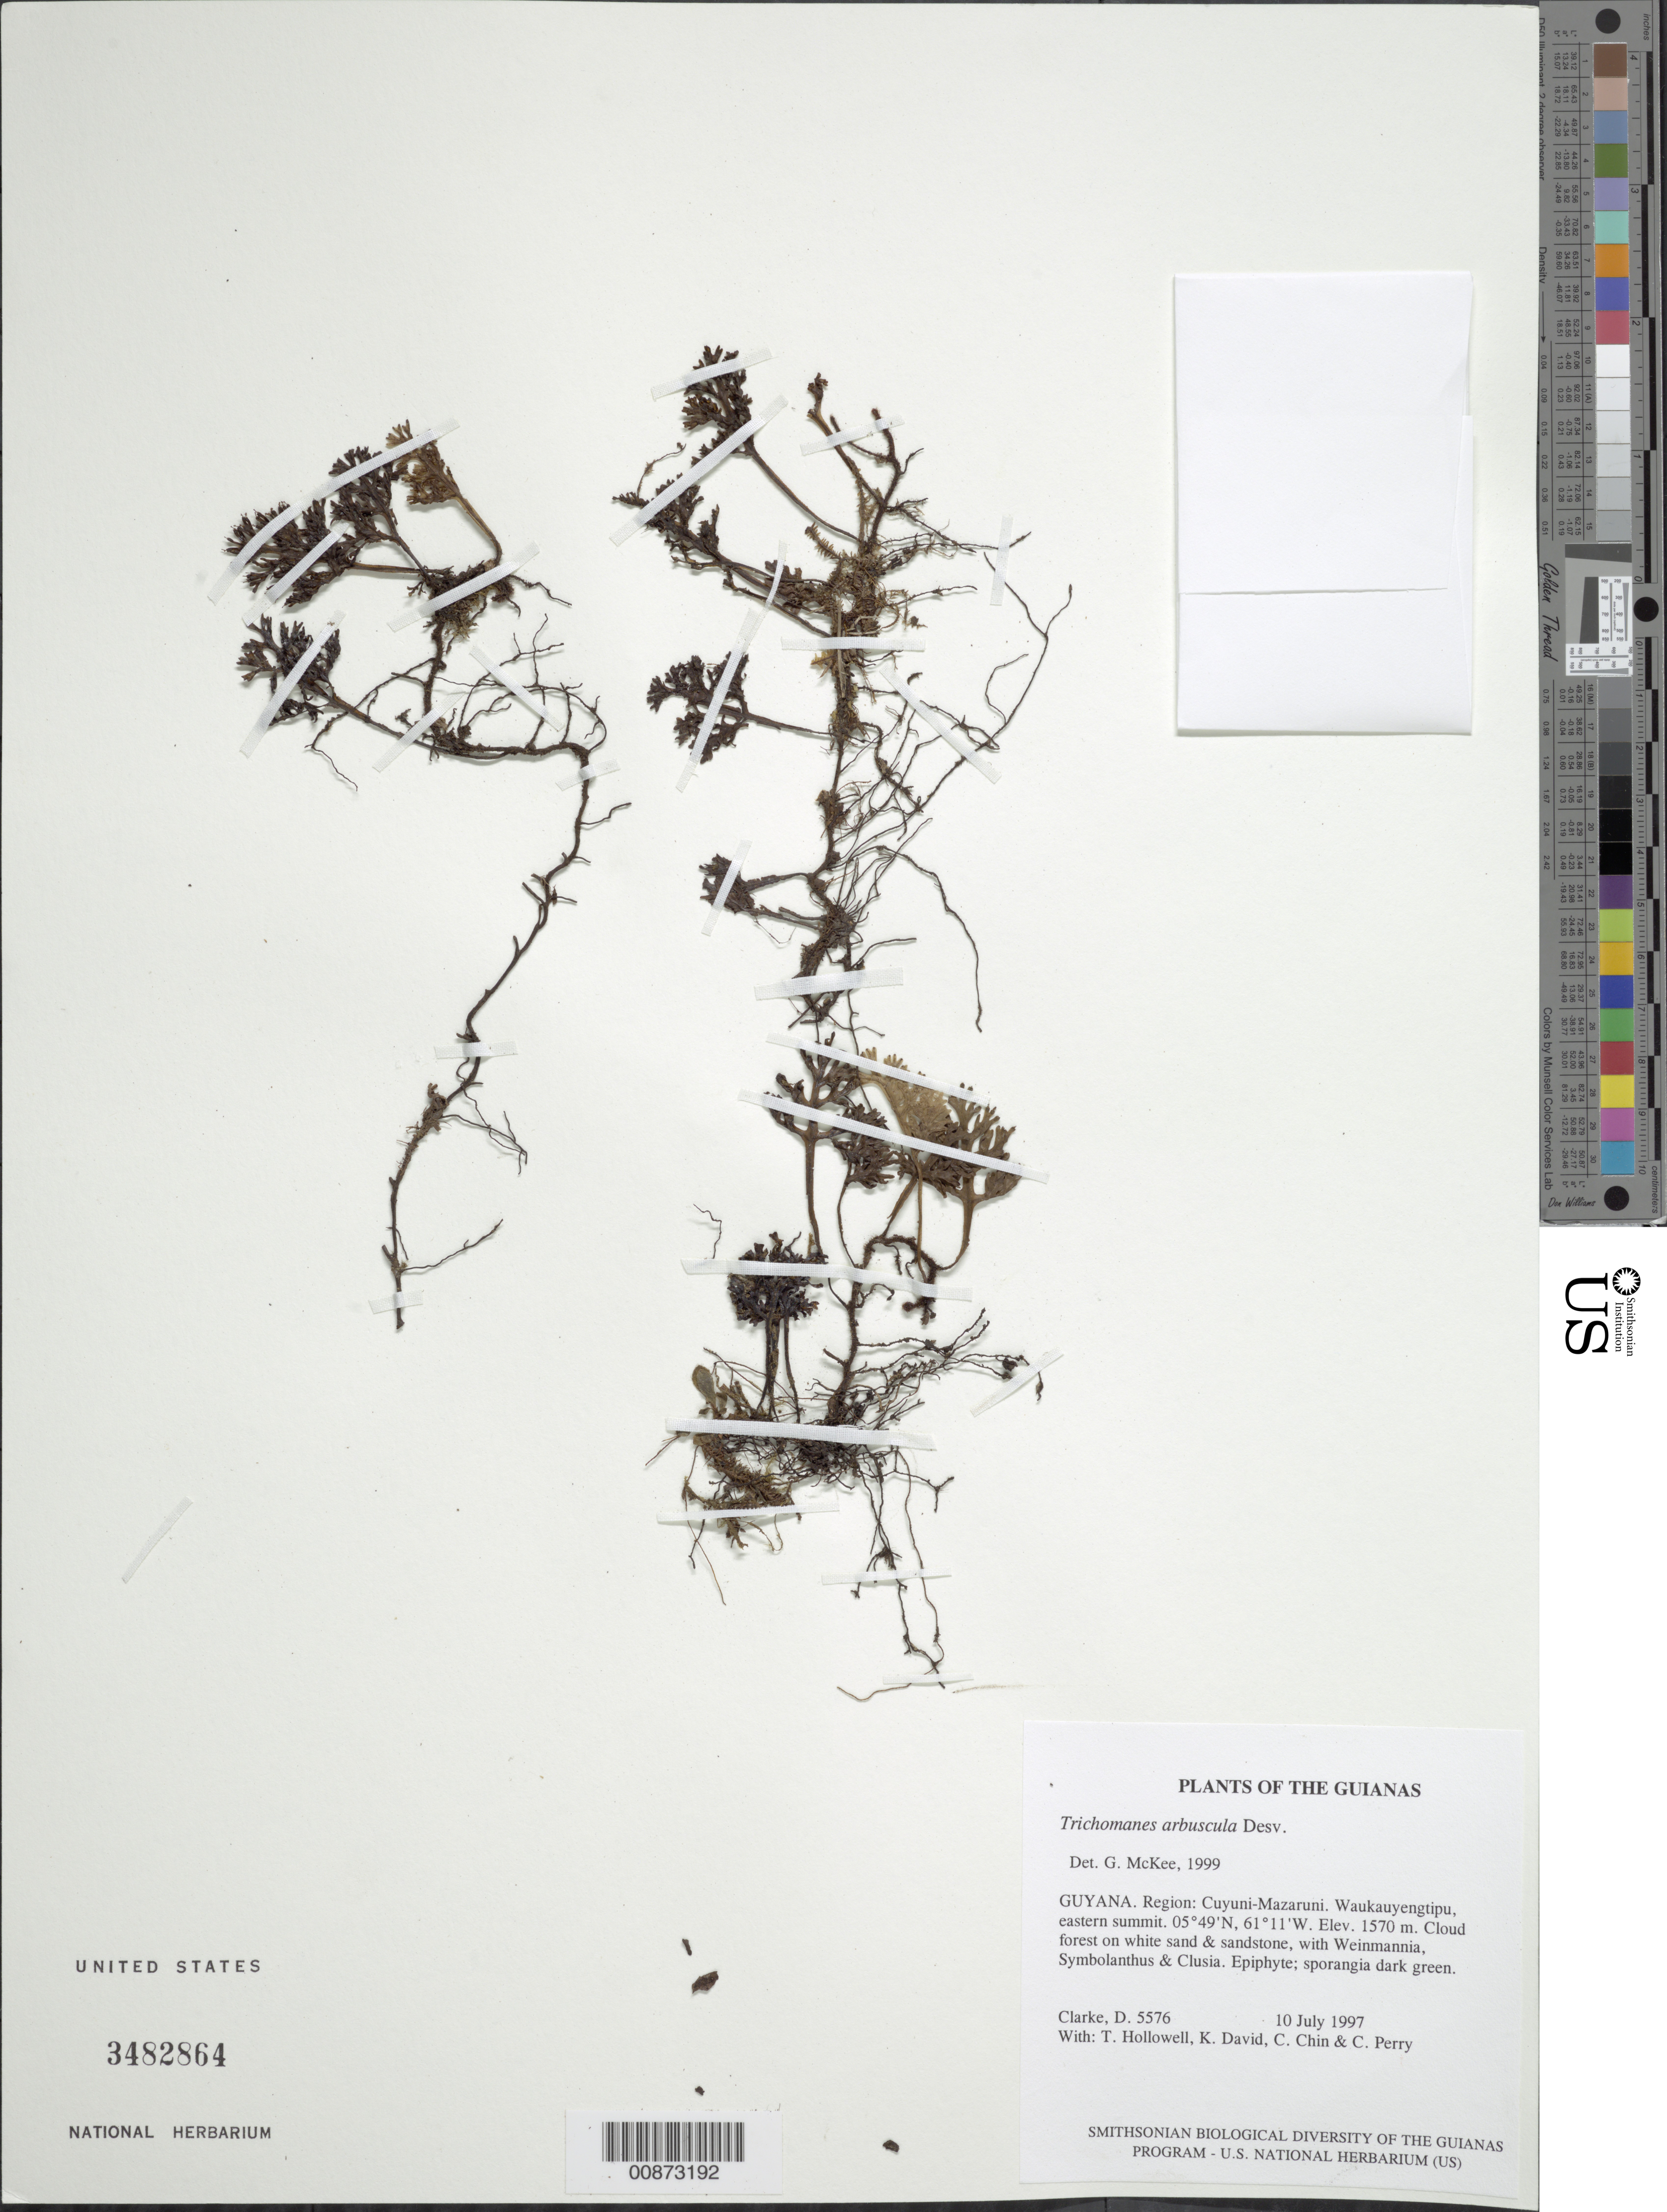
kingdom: Plantae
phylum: Tracheophyta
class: Polypodiopsida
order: Hymenophyllales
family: Hymenophyllaceae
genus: Trichomanes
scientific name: Trichomanes arbuscula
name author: Desv.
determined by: McKee, G. S., (US), NMNH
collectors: H. D. Clarke, T. Hollowell, K. David, C. Chin & C. Perry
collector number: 5576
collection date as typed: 10 July 1997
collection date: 1997-07-10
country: Guyana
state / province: Cuyuni-Mazaruni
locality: Waukauyengtipu, eastern summit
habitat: Cloud forest on white sand & sandstone, with Weinmannia, Symbolanthus & Clusia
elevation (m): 1570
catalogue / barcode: US 3482864